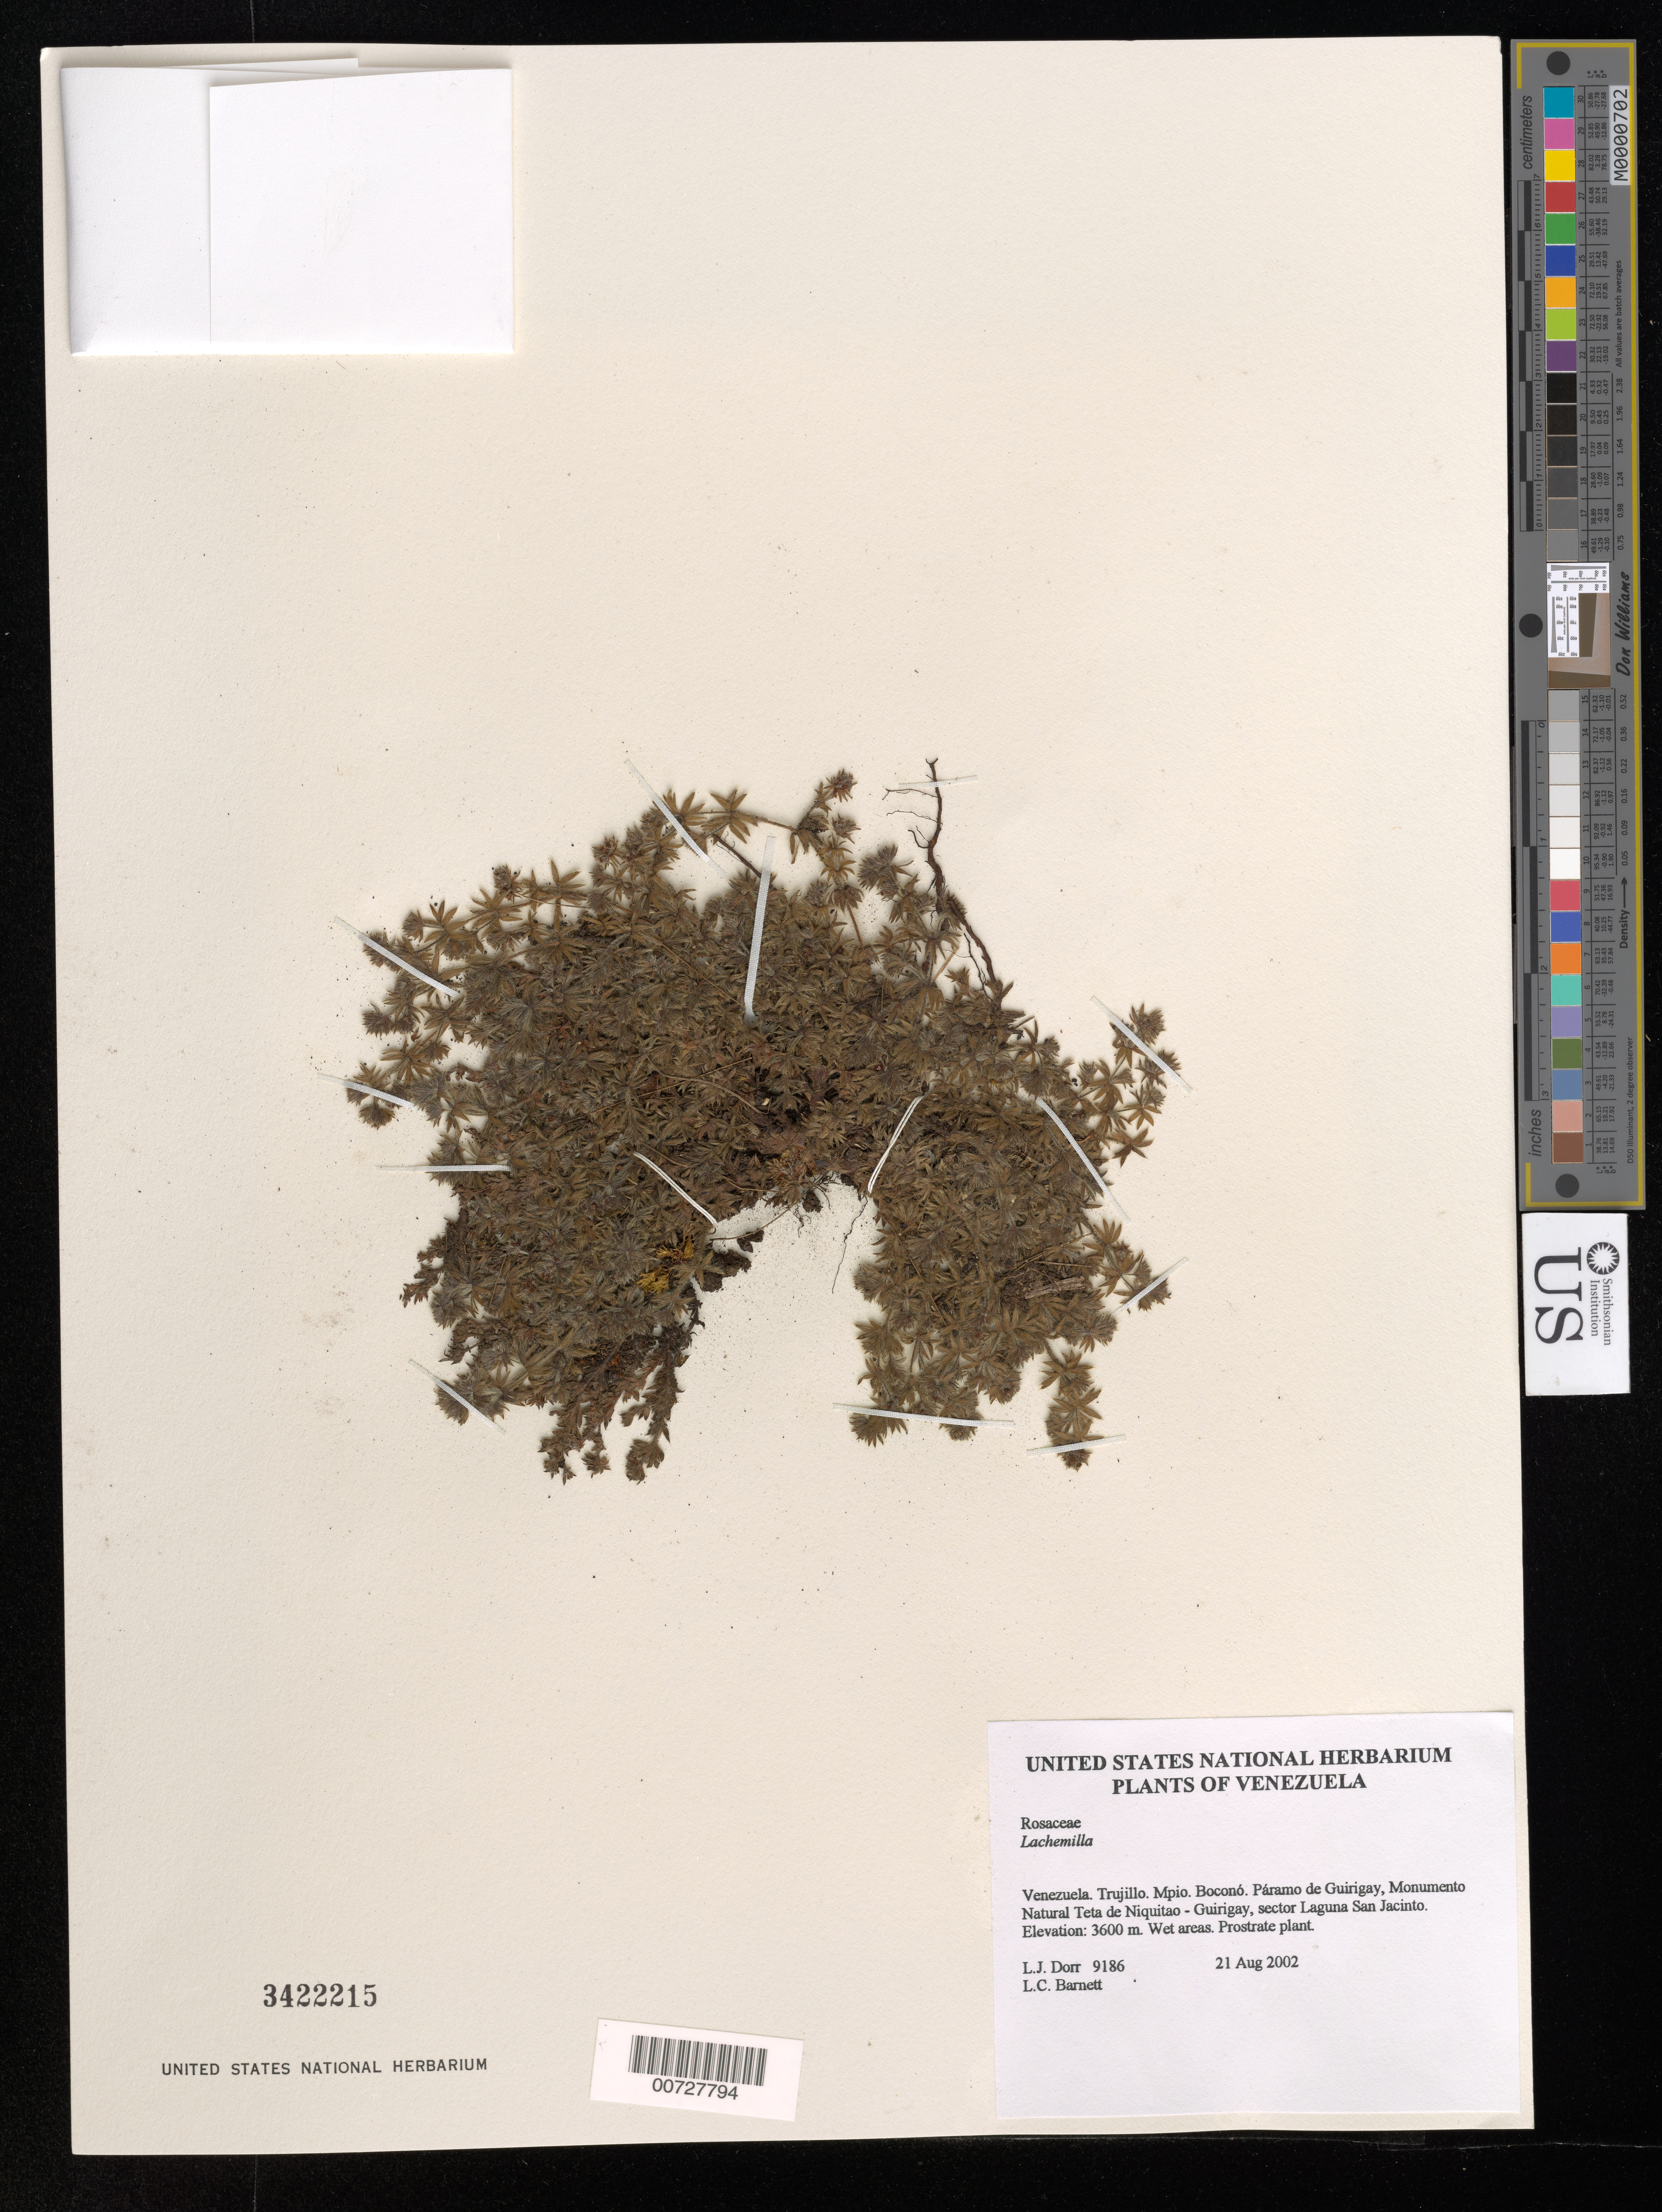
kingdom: Plantae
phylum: Tracheophyta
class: Magnoliopsida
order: Rosales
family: Rosaceae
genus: Lachemilla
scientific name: Lachemilla sp.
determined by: Dorr, L. J., (BOT), Smithsonian Institution - National Museum of Natural History (UNITED STATES)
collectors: L. J. Dorr & L. C. Barnett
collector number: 9186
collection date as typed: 21 Aug 2002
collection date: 2002-08-21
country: Venezuela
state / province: Trujillo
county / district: Boconó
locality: Páramo de Guirigay, Monumento Natural Teta de Niquitao - Guirigay, sector Laguna San Jacinto.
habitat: Wet areas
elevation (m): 3600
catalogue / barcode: US 3422215